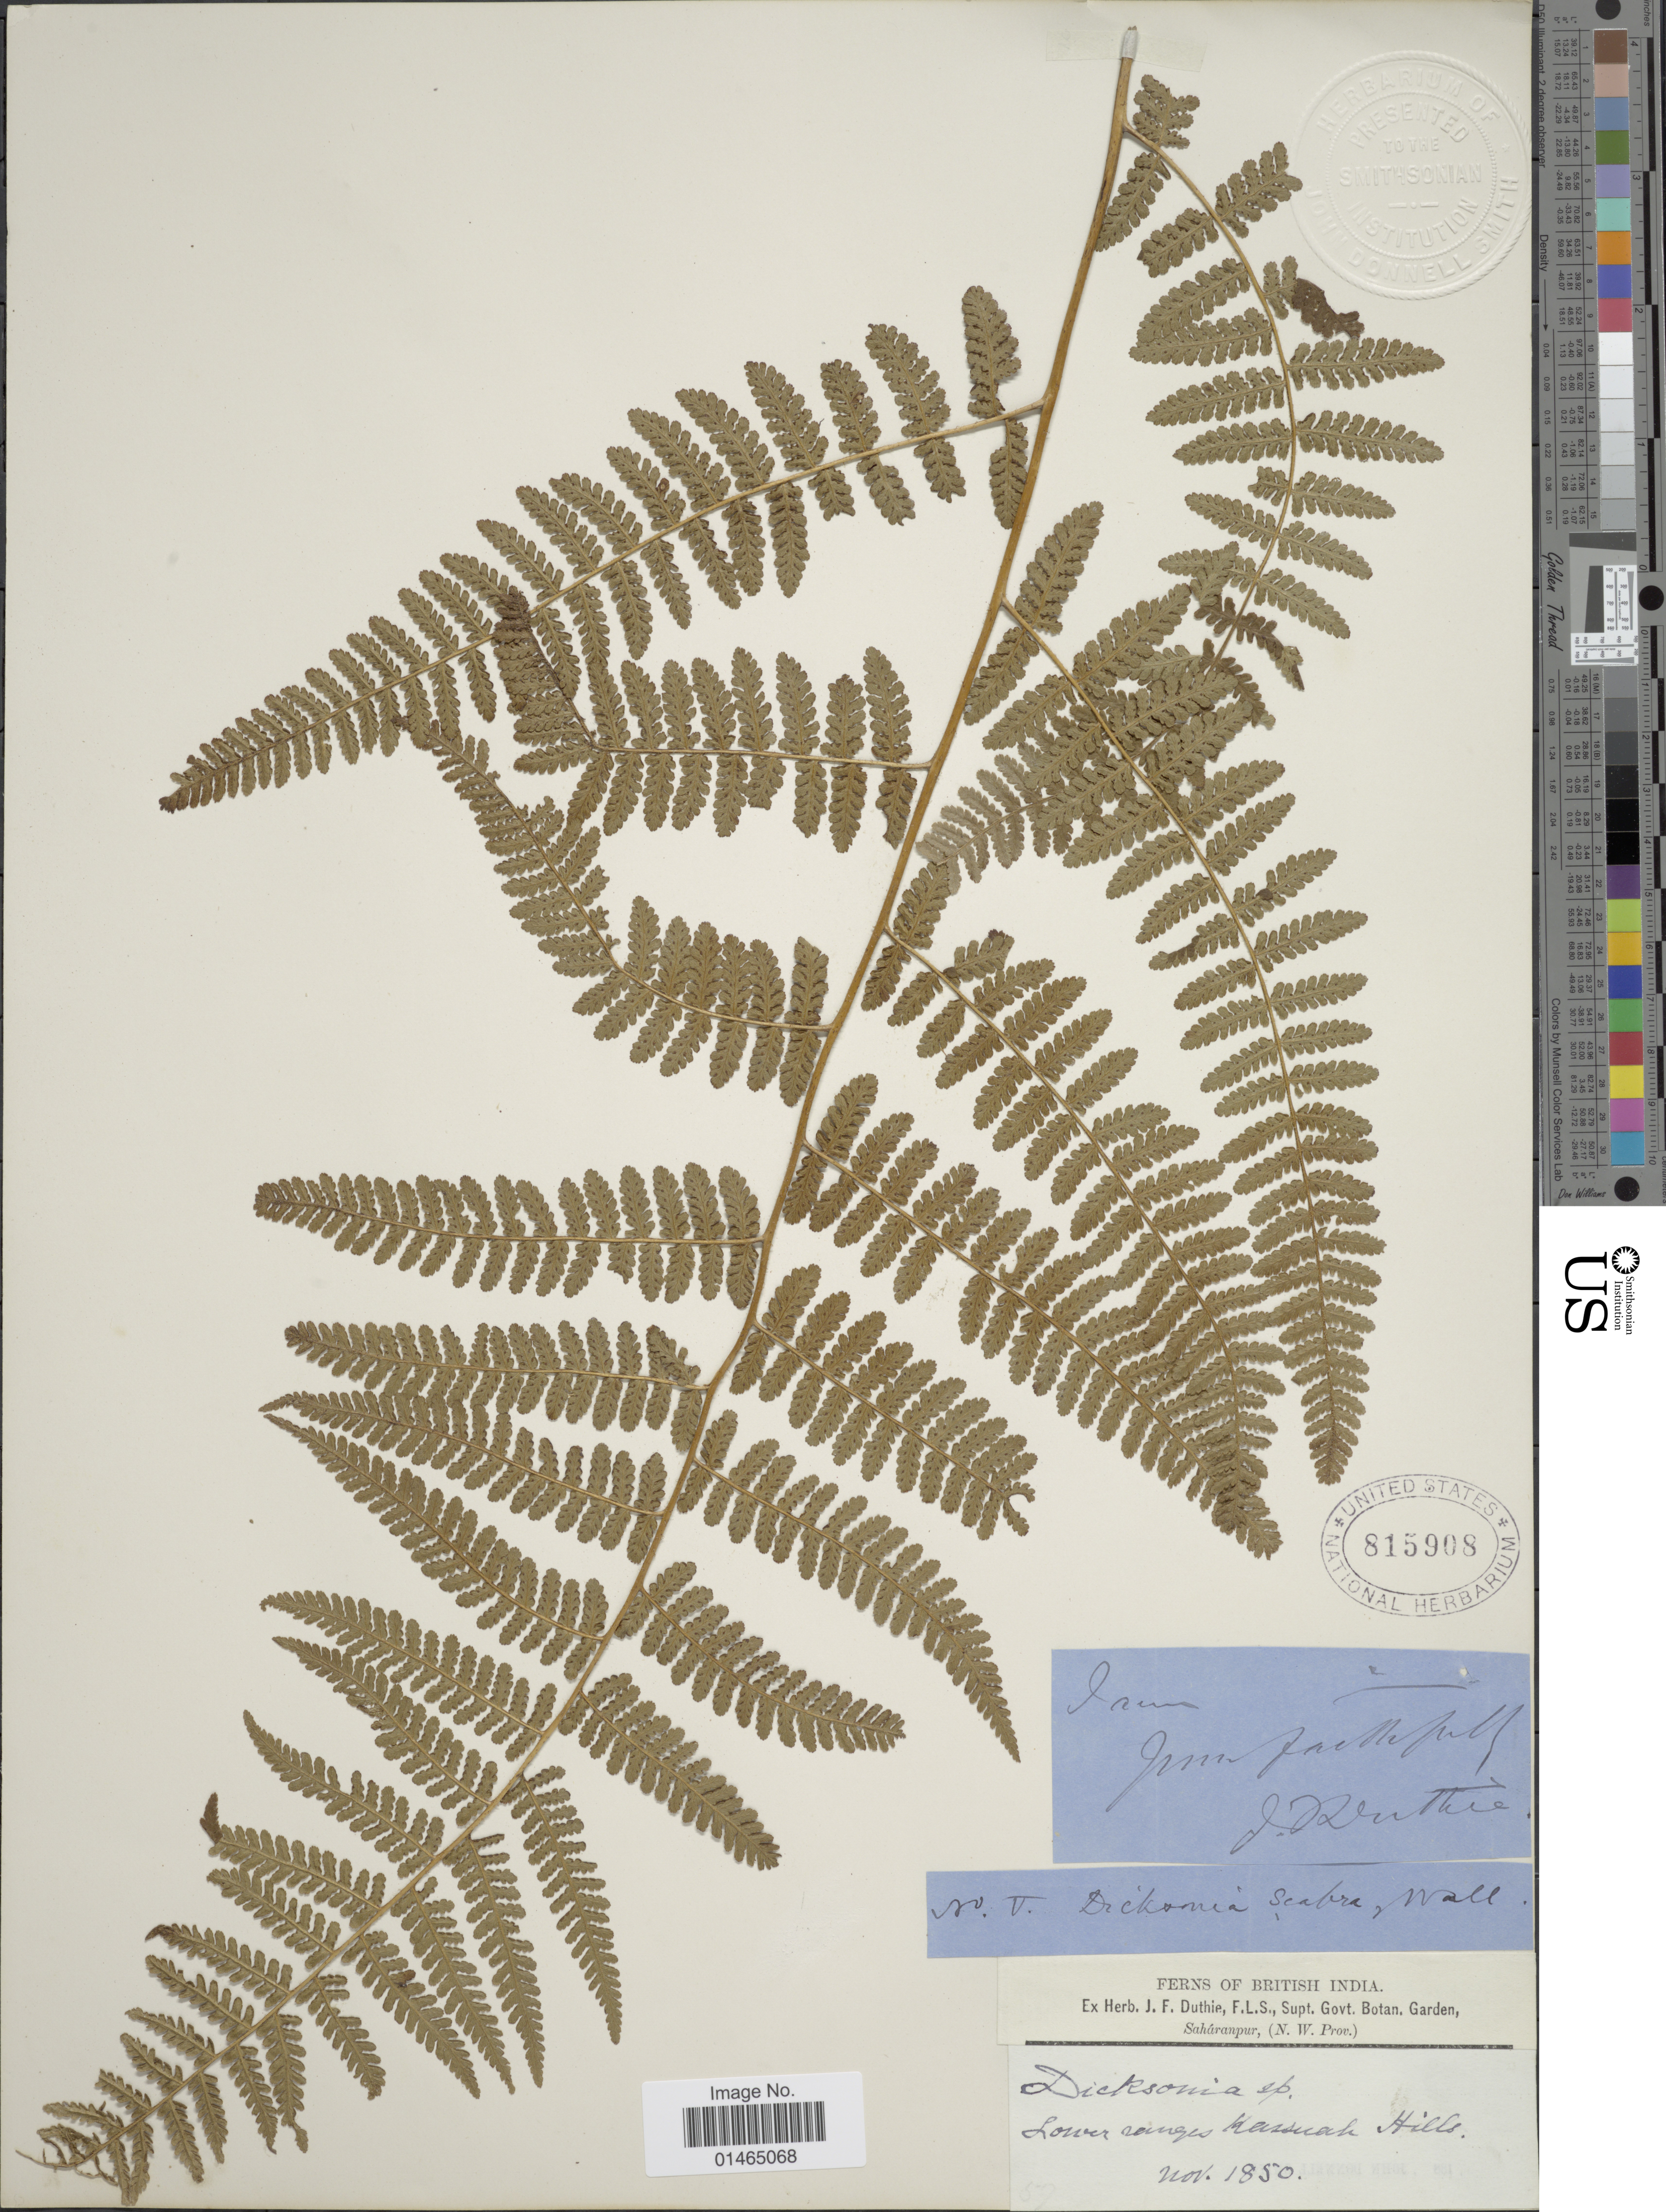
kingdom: Plantae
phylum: Tracheophyta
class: Polypodiopsida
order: Polypodiales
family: Dennstaedtiaceae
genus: Dennstaedtia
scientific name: Dennstaedtia scabra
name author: (Wall. ex Hook.) T. Moore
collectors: J. F. Duthie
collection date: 1850-11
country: India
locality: Ferns of British India, Lower ranges Kassuah Hills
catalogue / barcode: US 815908